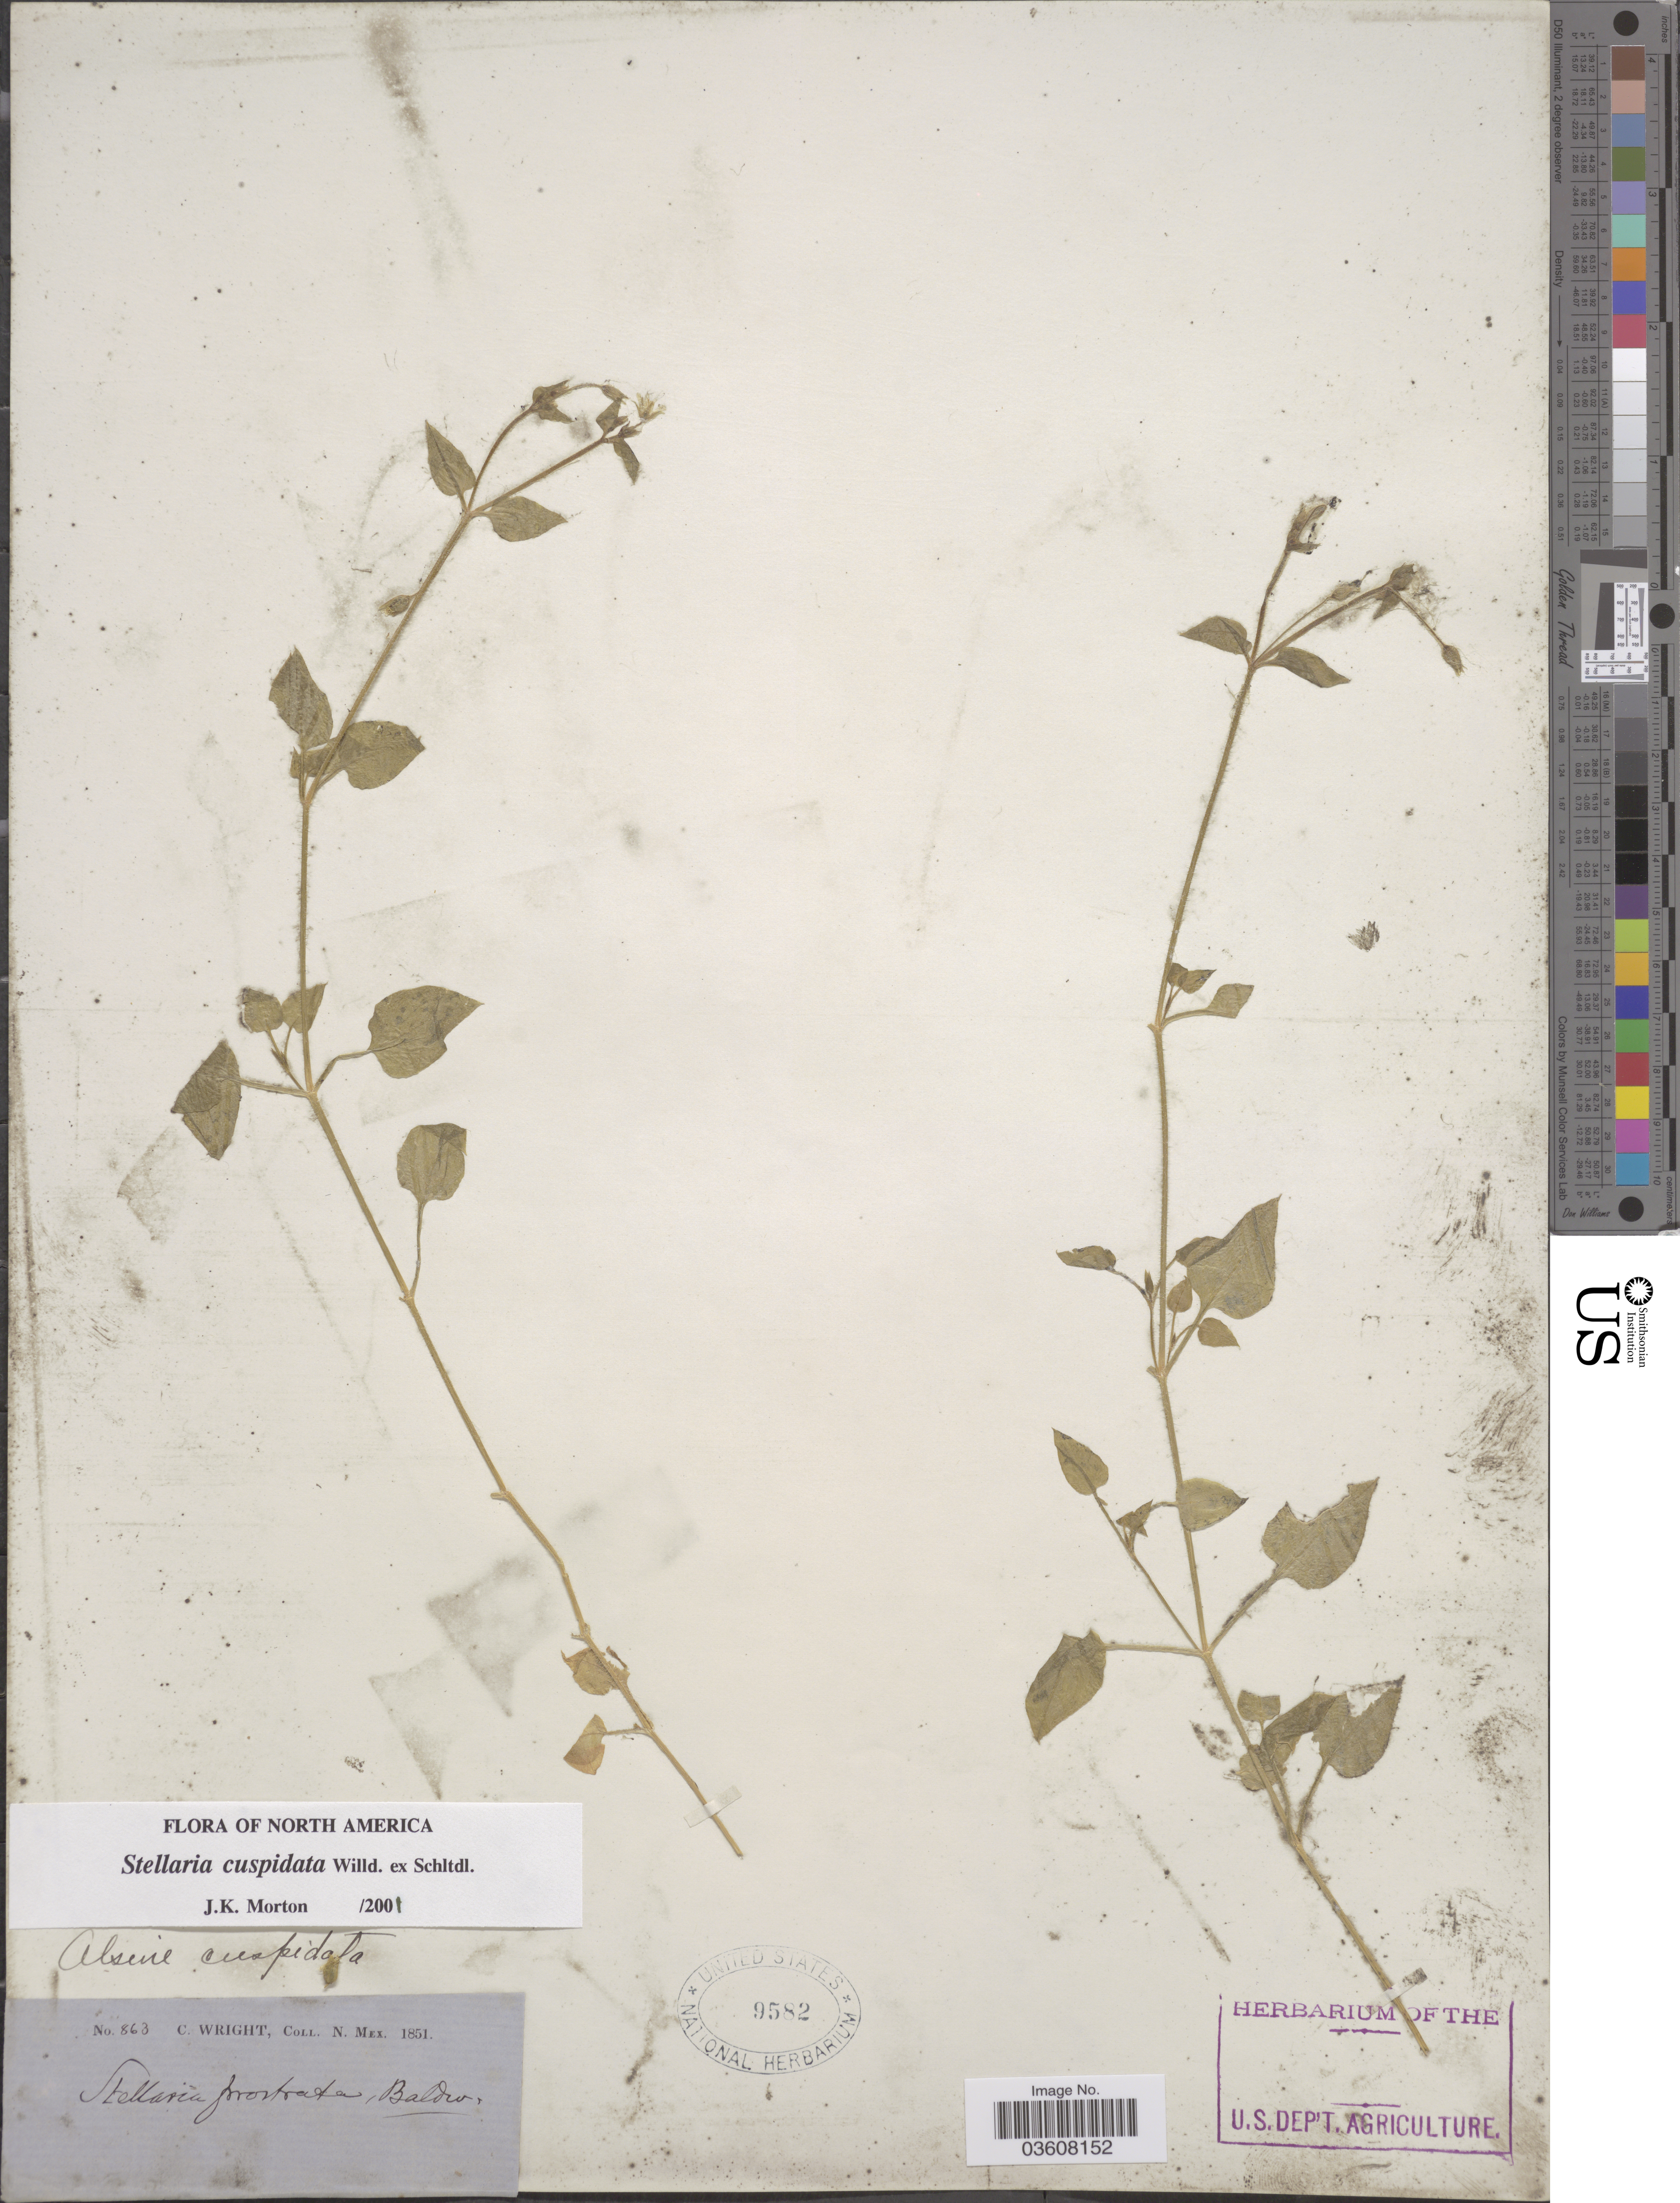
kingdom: Plantae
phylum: Tracheophyta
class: Magnoliopsida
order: Caryophyllales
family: Caryophyllaceae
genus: Stellaria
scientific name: Stellaria cuspidata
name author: Willd. ex Schltdl.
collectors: C. Wright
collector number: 863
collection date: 1851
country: United States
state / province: New Mexico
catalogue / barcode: US 9582